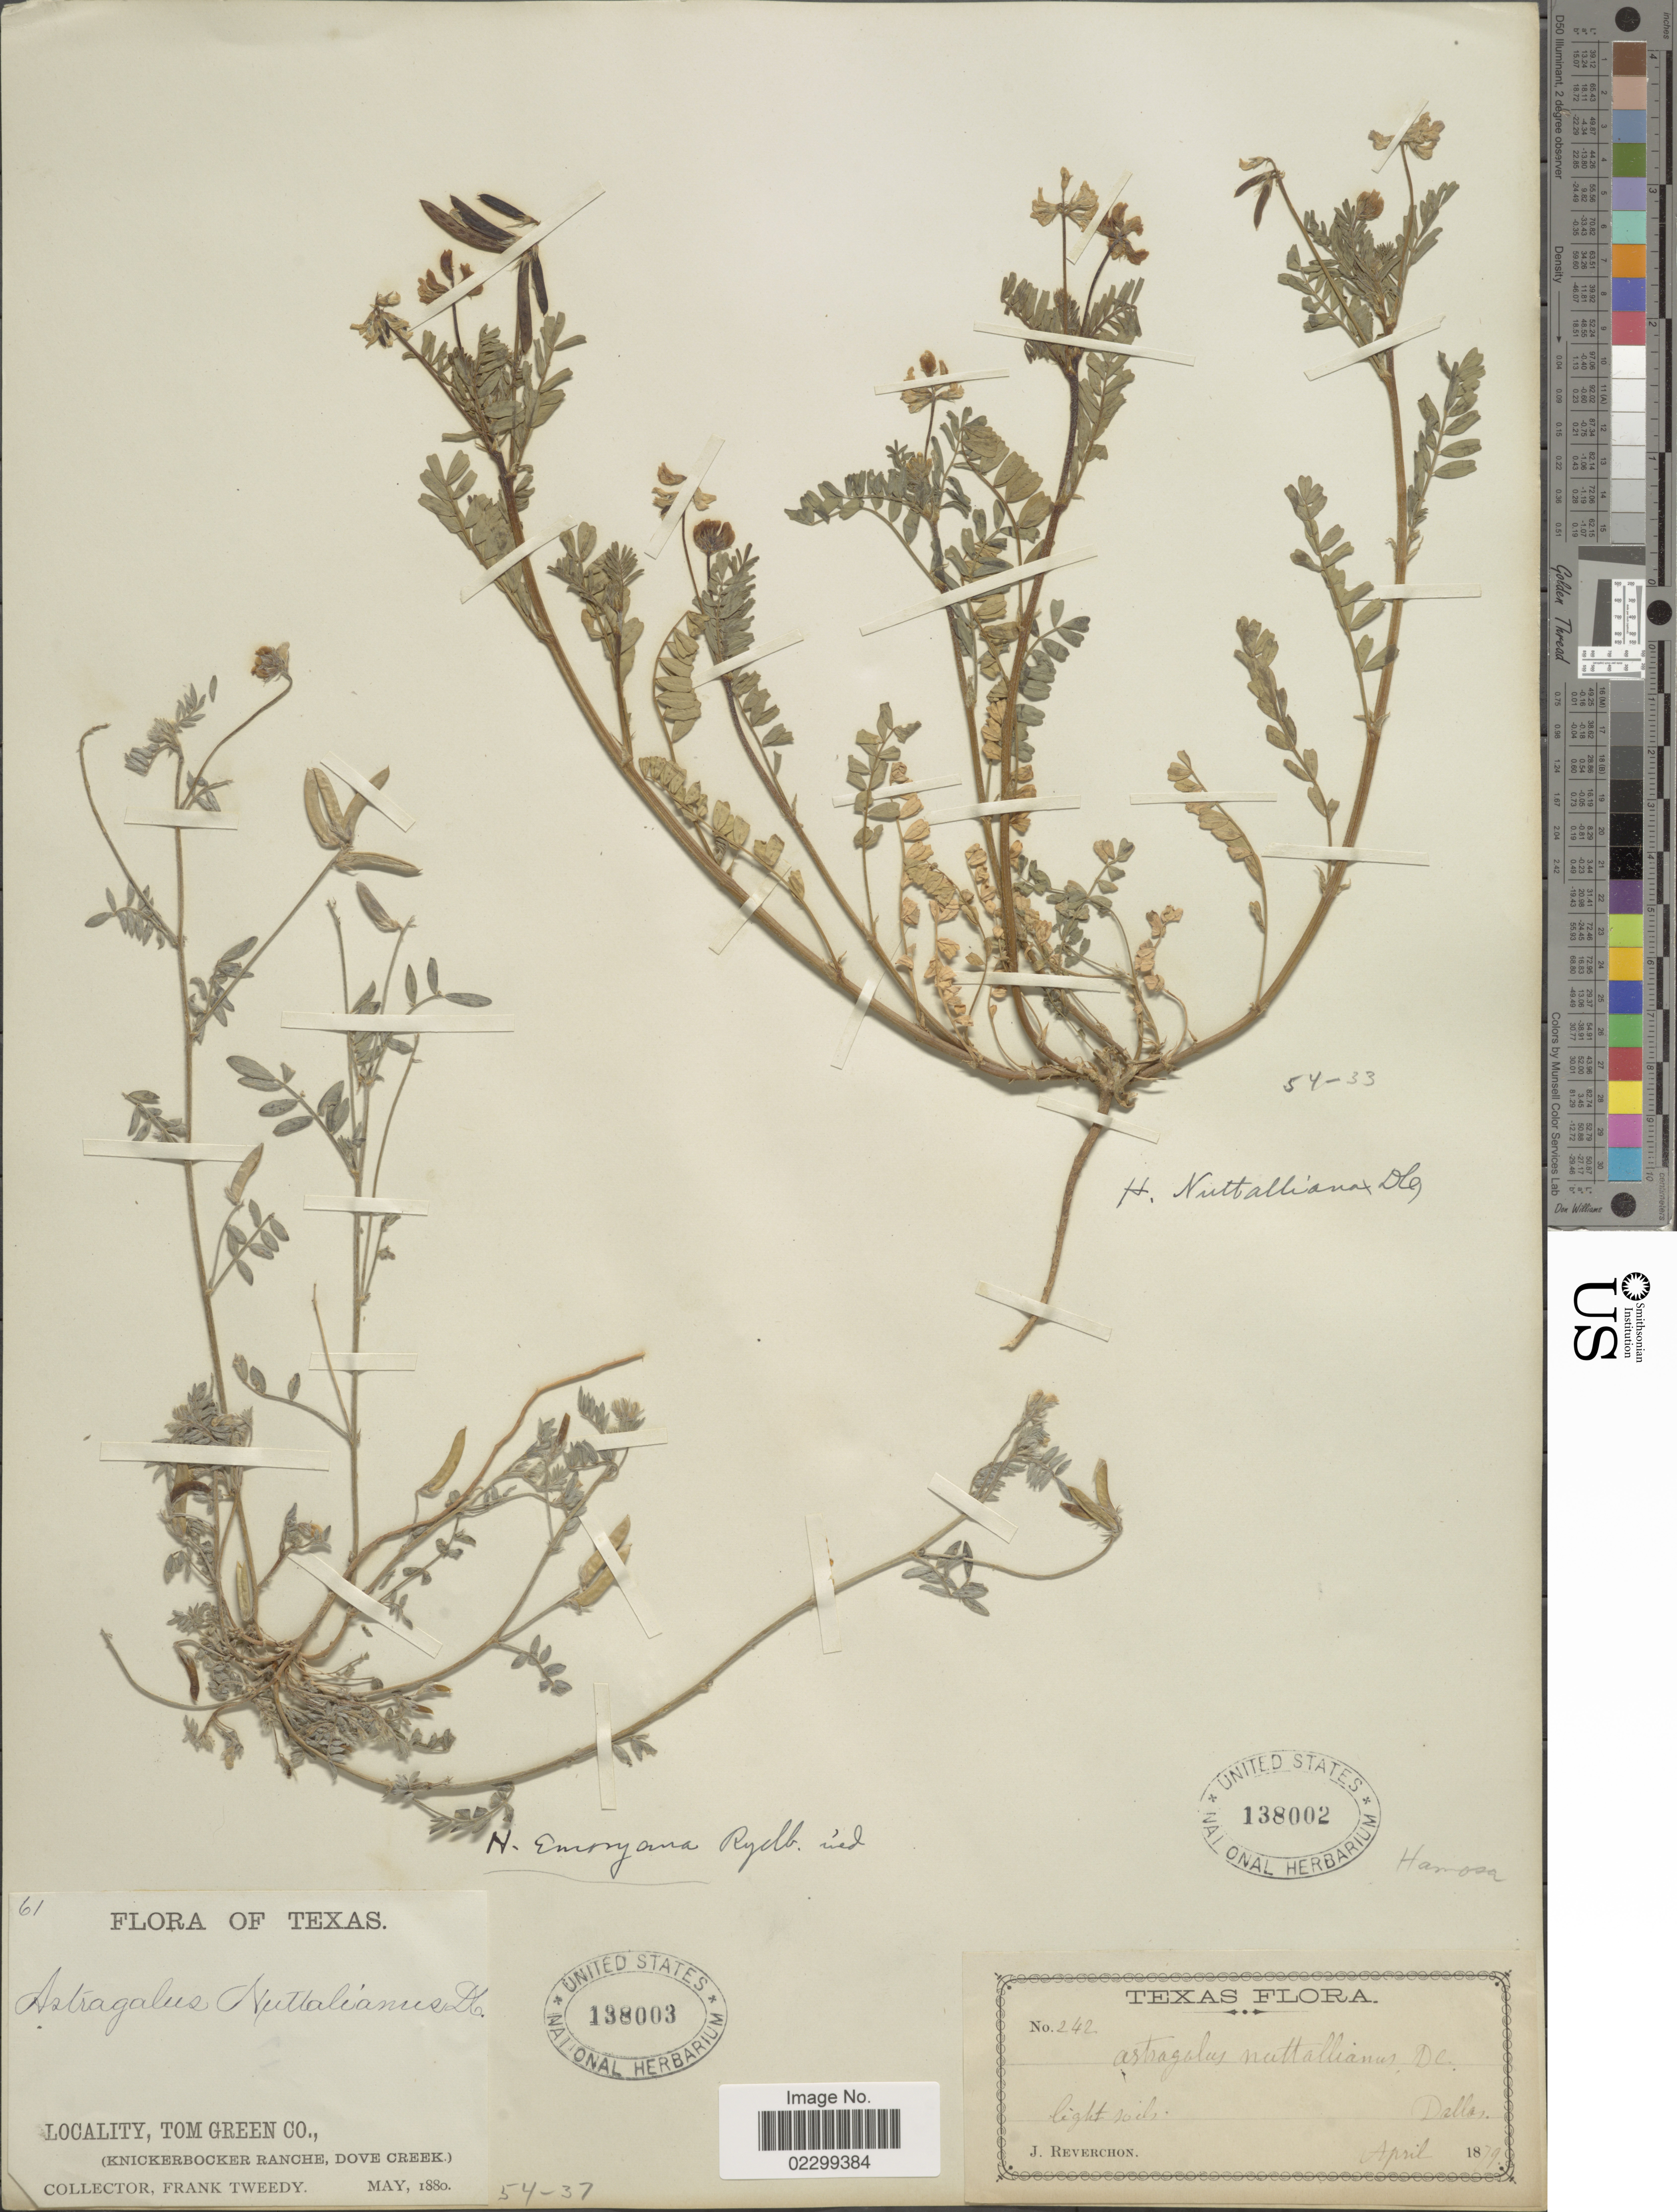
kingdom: Plantae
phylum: Tracheophyta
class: Magnoliopsida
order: Fabales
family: Fabaceae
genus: Astragalus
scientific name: Astragalus austrinus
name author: (Small) O.E. Schulz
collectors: F. Tweedy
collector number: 61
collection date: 1880-05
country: United States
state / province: Texas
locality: Tom Green Co. (Knickerbocker Ranche, Dove Creek)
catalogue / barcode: US 138003